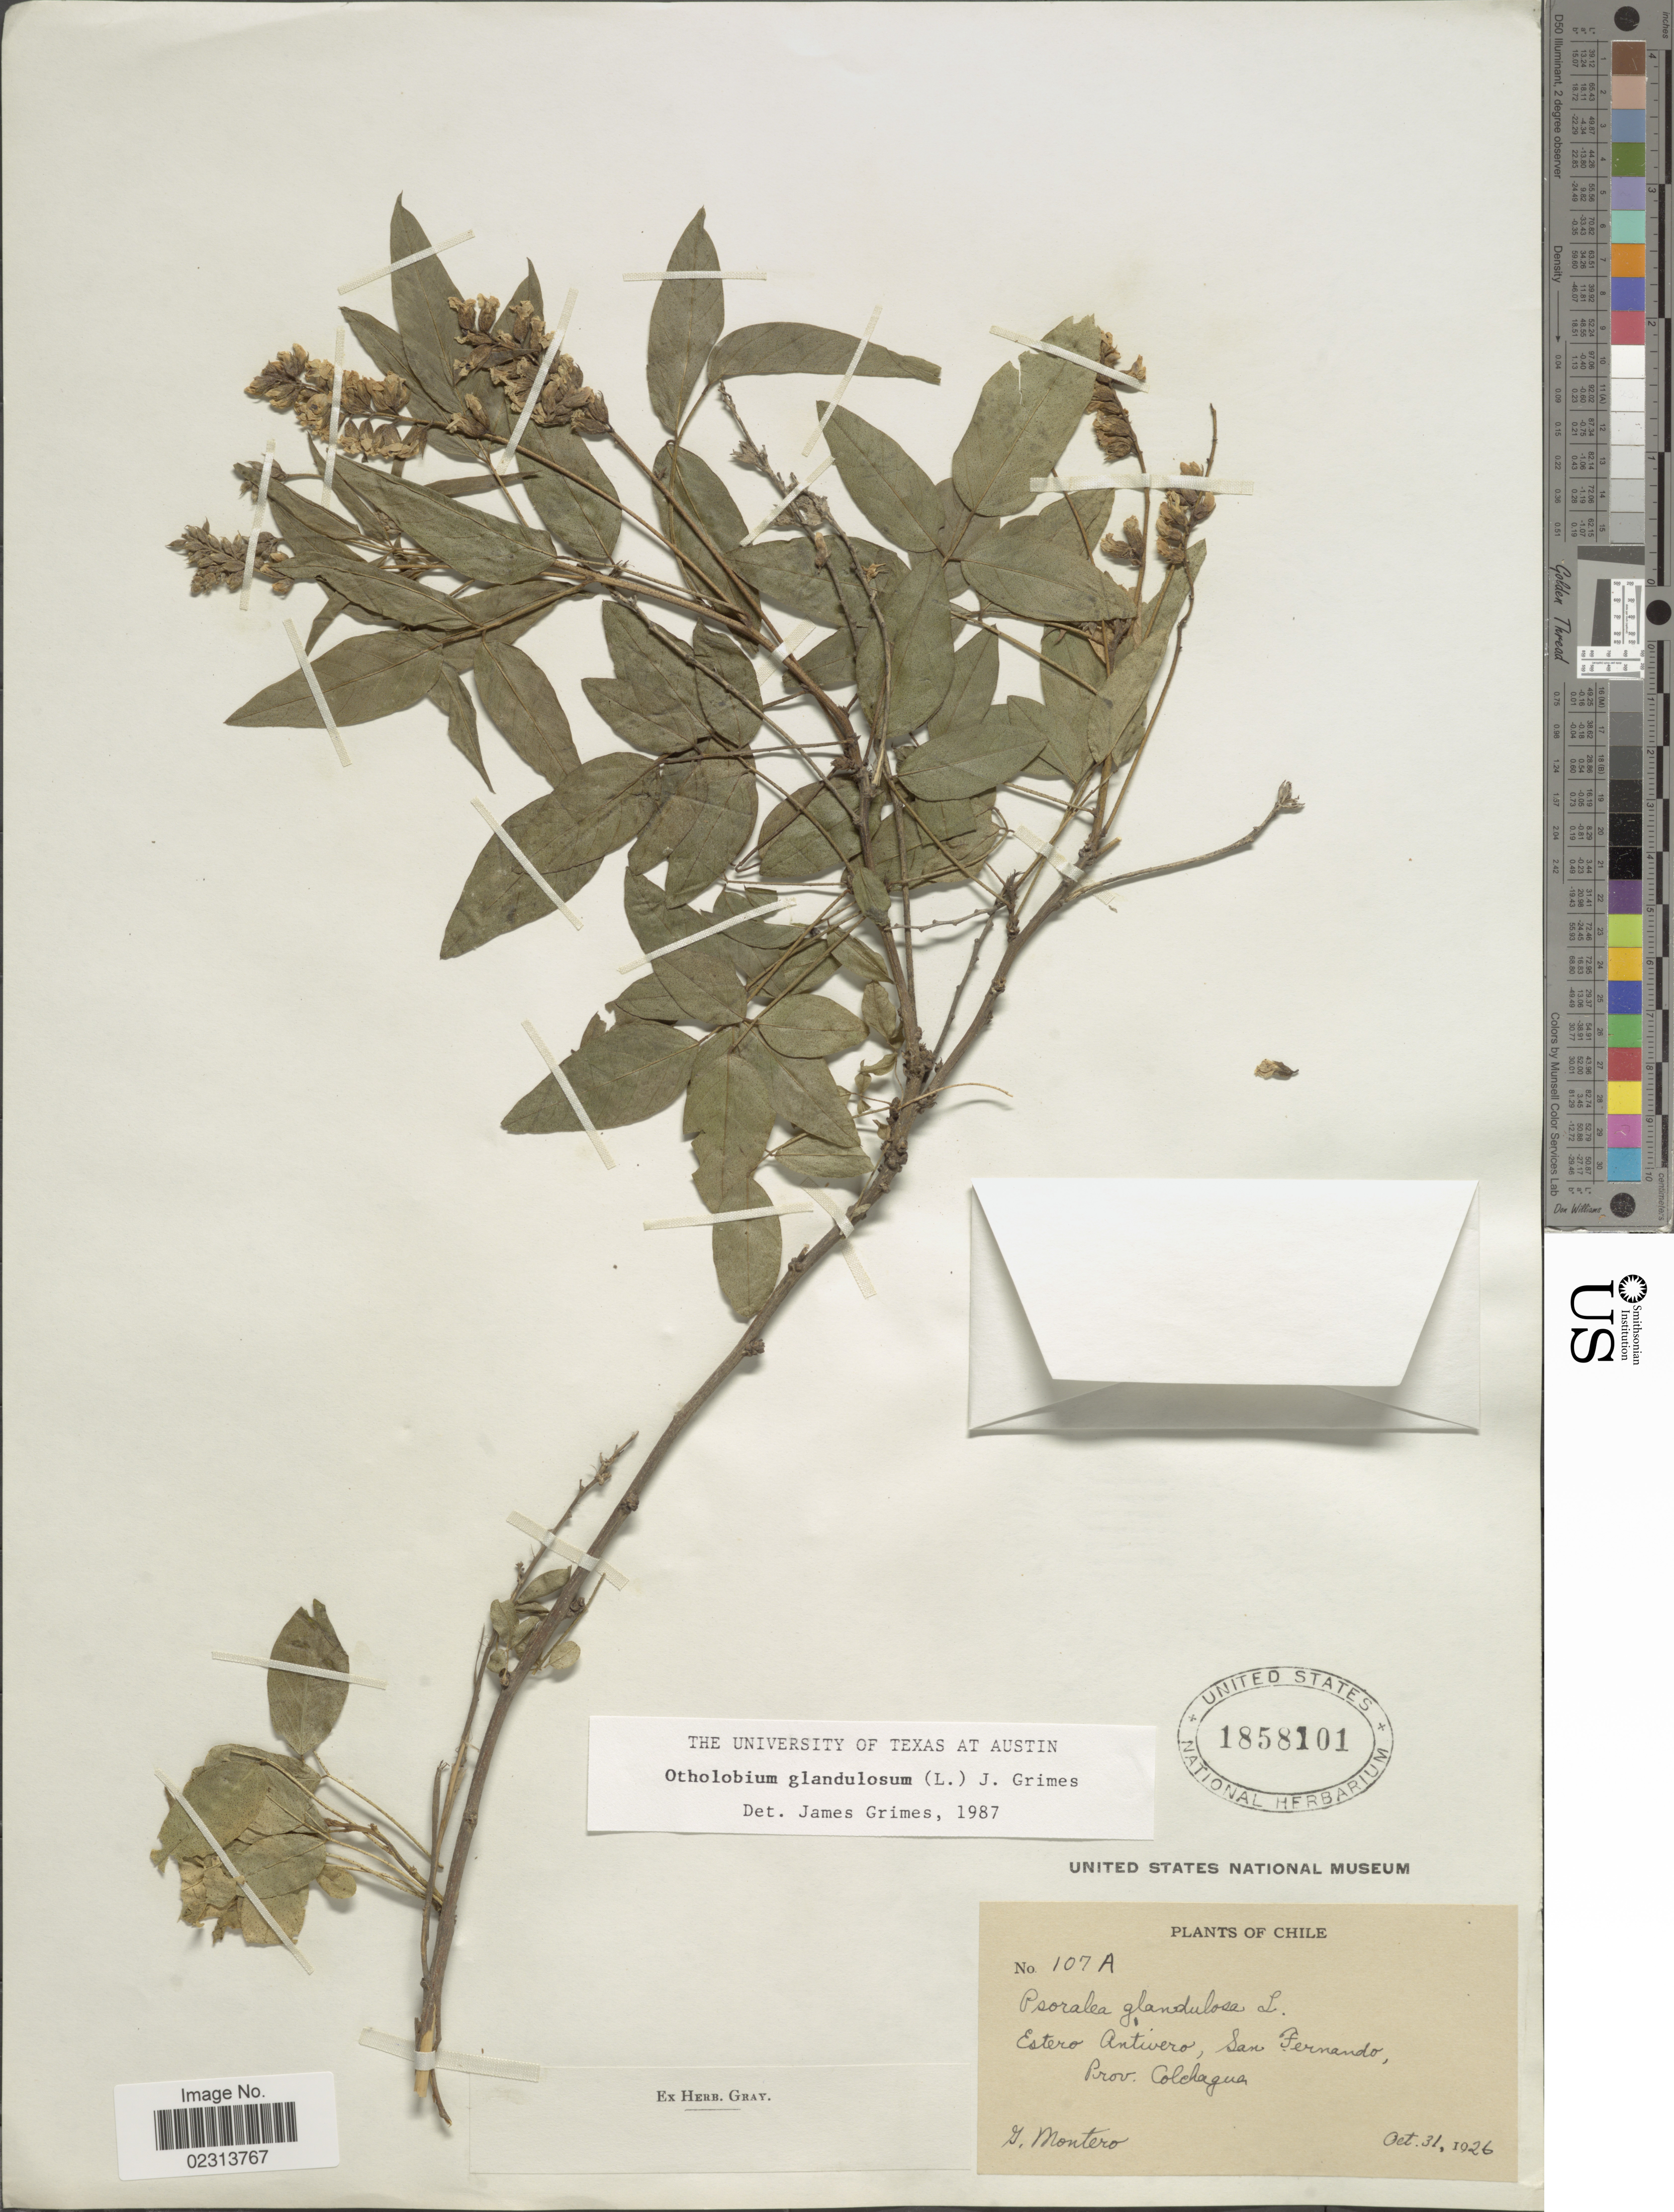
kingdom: Plantae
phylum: Tracheophyta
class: Magnoliopsida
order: Fabales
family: Fabaceae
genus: Otholobium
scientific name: Otholobium glandulosum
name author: (L.) J.W. Grimes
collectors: J. Montero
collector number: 107a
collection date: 1926-10-31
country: Chile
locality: Estero Antivero, Sam Fernando, prov. Colchagua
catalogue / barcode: US 1858101